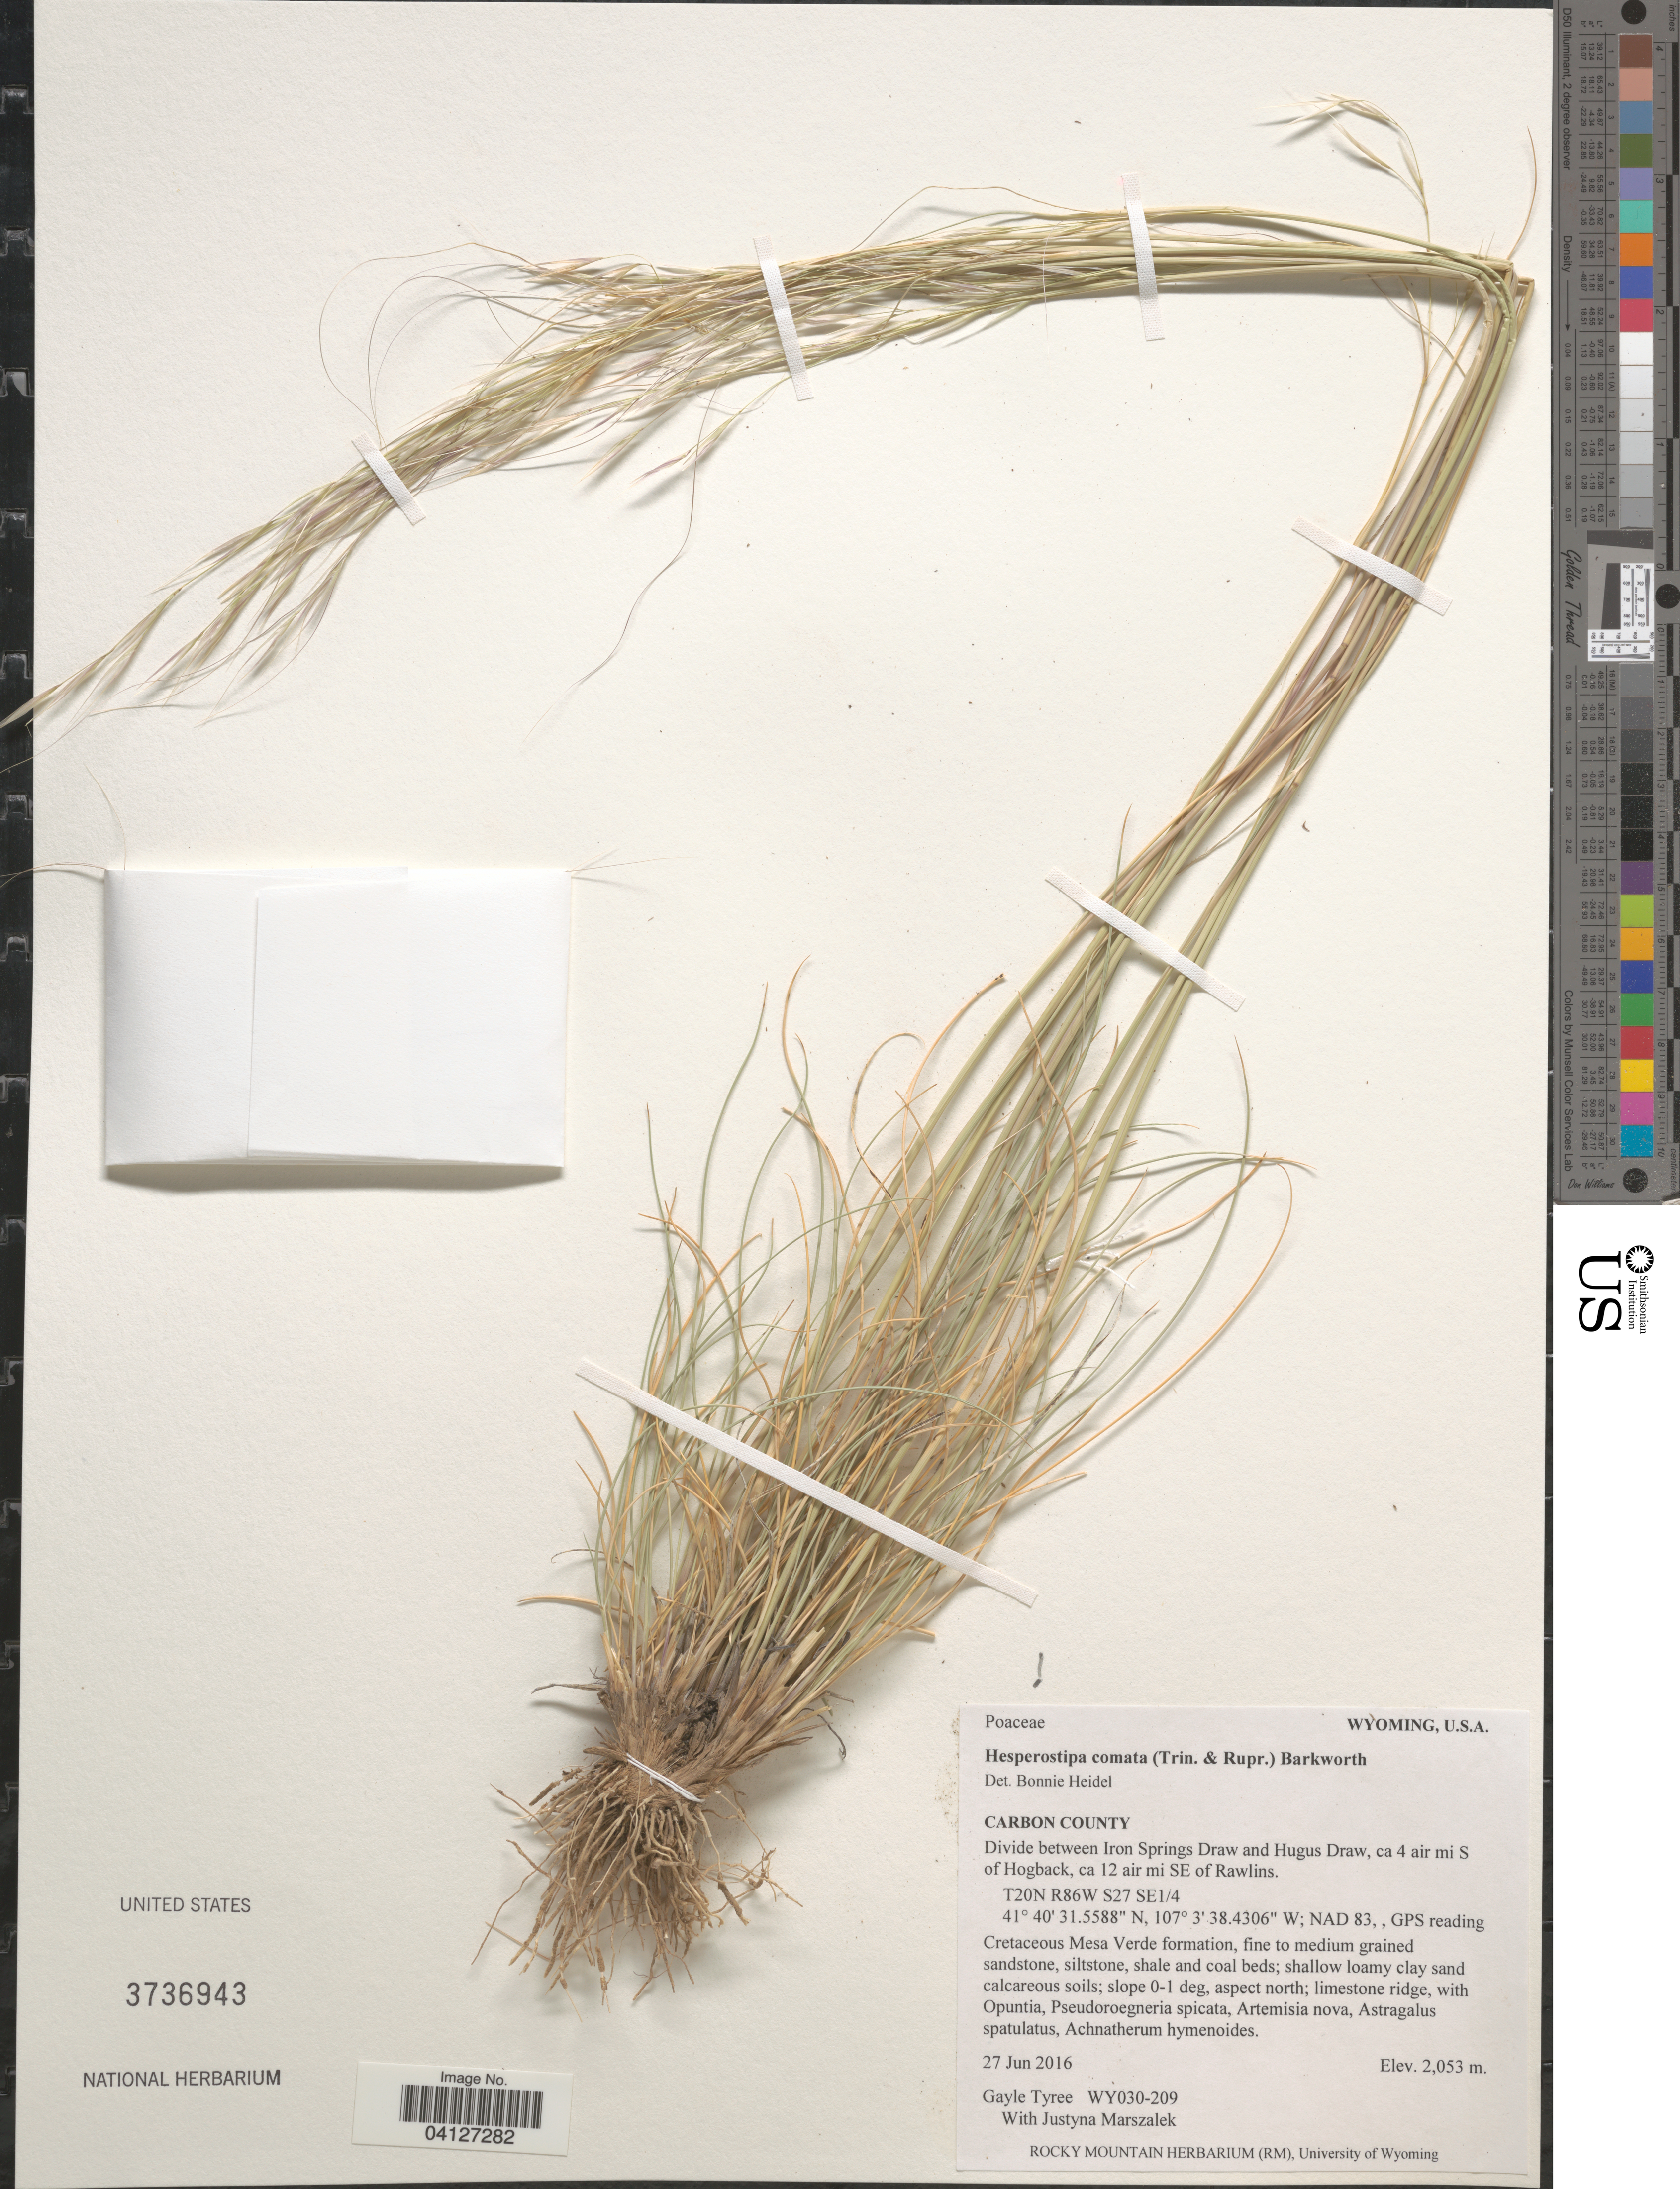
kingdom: Plantae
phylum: Tracheophyta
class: Liliopsida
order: Poales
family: Poaceae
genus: Hesperostipa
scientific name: Hesperostipa comata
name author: (Trin. & Rupr.) Barkworth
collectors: G. Tyree & J. Marszalek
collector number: WY030-209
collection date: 2016-06-27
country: United States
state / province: Wyoming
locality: Carbon County. Divide between Iron Springs Draw and Hugus Draw, ca 4 air mi S of Hogback, ca 12 air mi SE of Rawlins. T20N R86W S27 SE1/4. NAD 83, , GPS reading.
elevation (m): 2053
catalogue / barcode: US 3736943